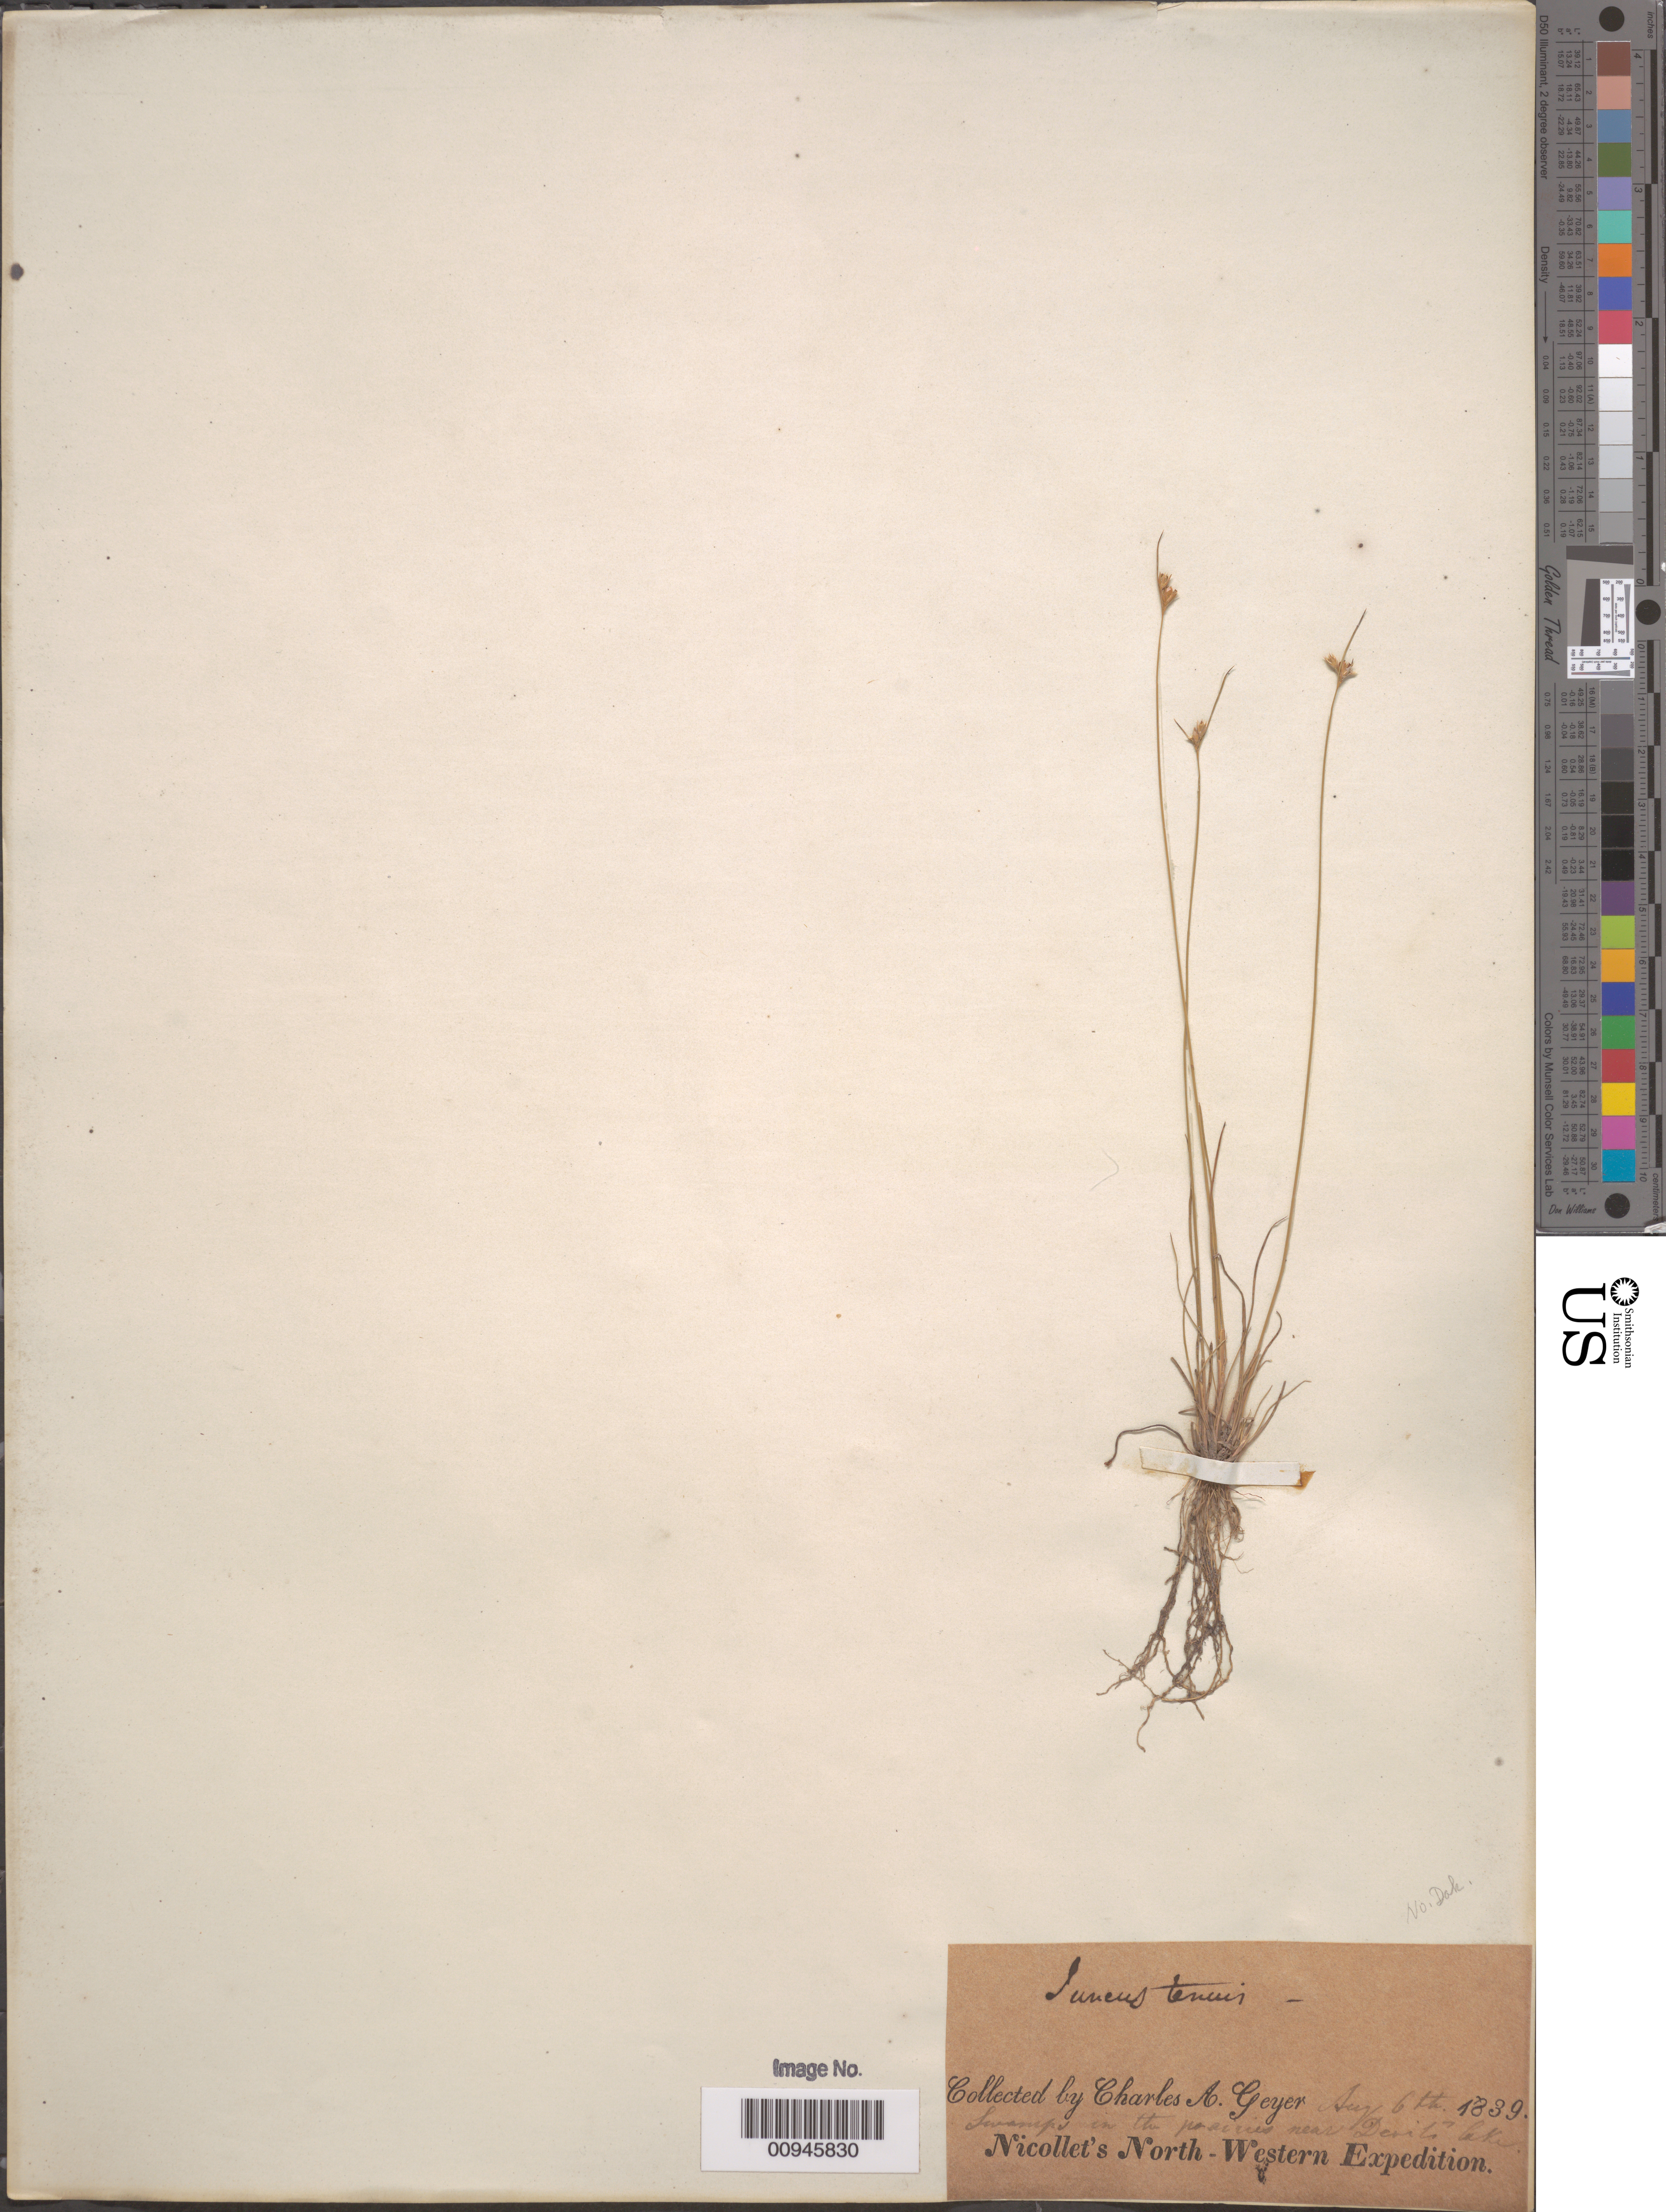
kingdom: Plantae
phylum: Tracheophyta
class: Liliopsida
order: Poales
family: Juncaceae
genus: Juncus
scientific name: Juncus dudleyi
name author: Wiegand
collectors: C. A. Geyer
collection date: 1839-08-06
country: United States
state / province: North Dakota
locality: Near Devil's lake.